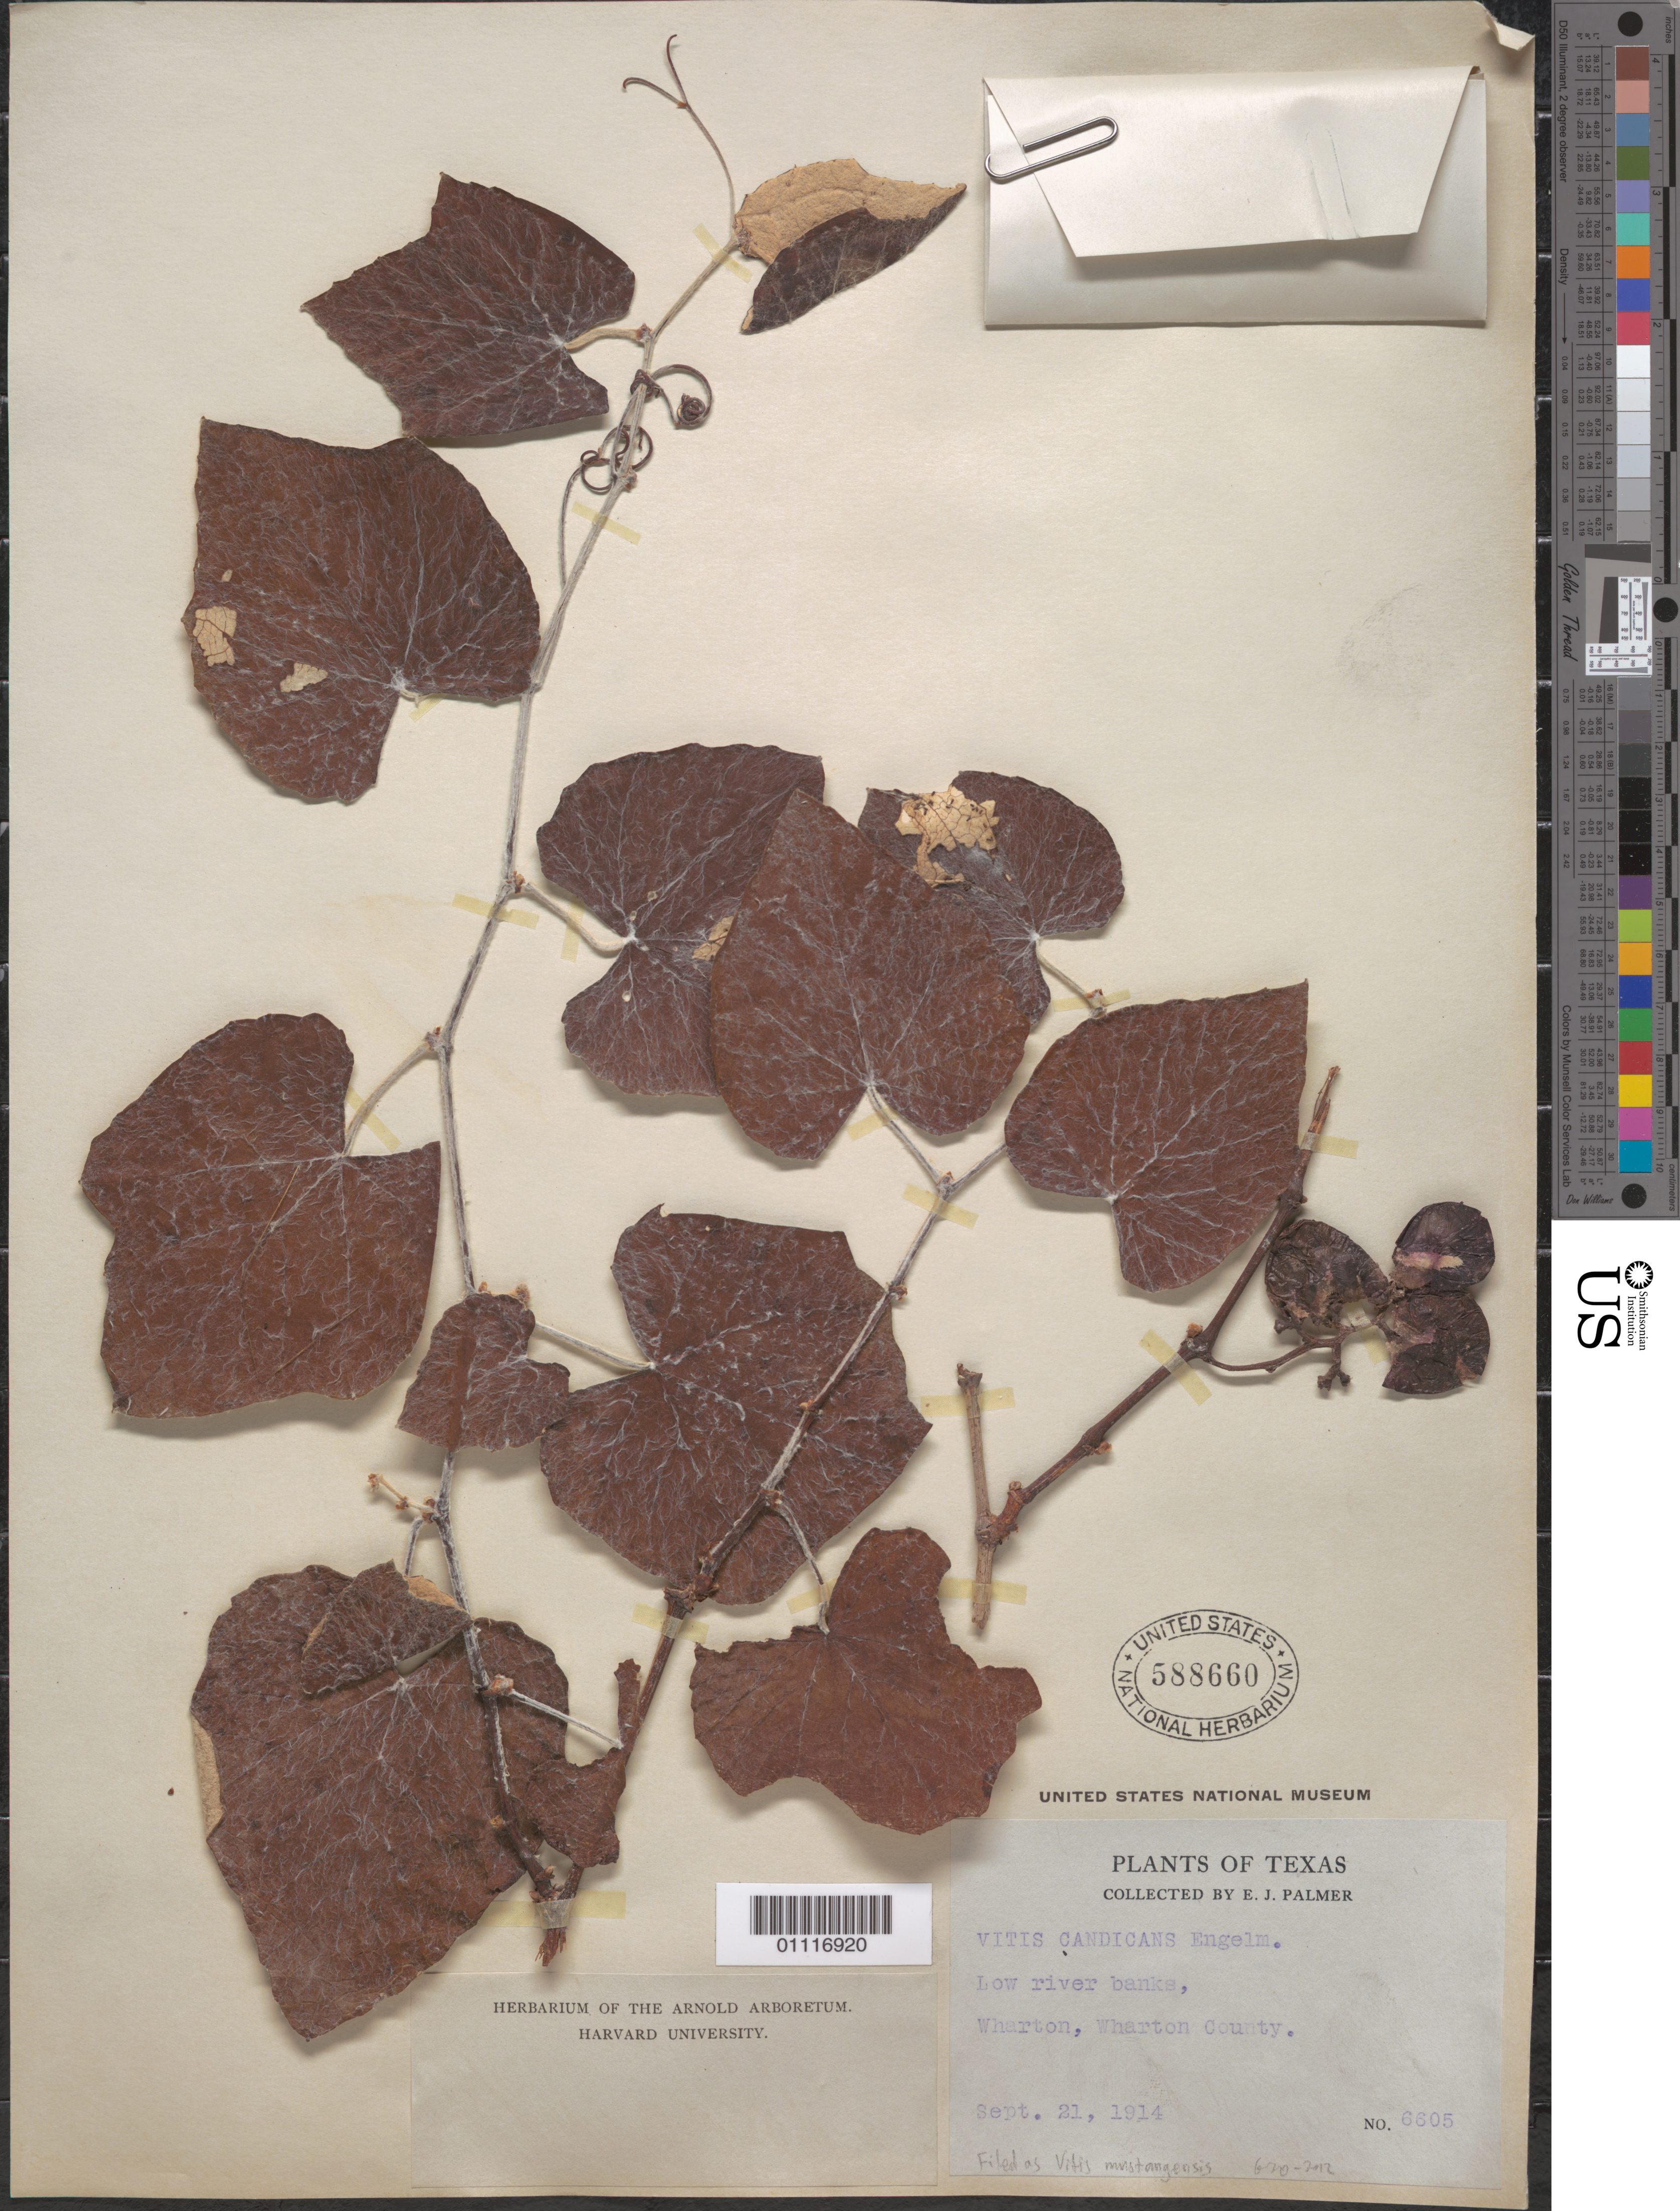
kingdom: Plantae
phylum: Tracheophyta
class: Magnoliopsida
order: Vitales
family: Vitaceae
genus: Vitis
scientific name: Vitis mustangensis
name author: Buckley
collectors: E. J. Palmer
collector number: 6605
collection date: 1914-09-21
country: United States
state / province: Texas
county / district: Wharton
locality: Low river banks, Wharton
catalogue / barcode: US 588660